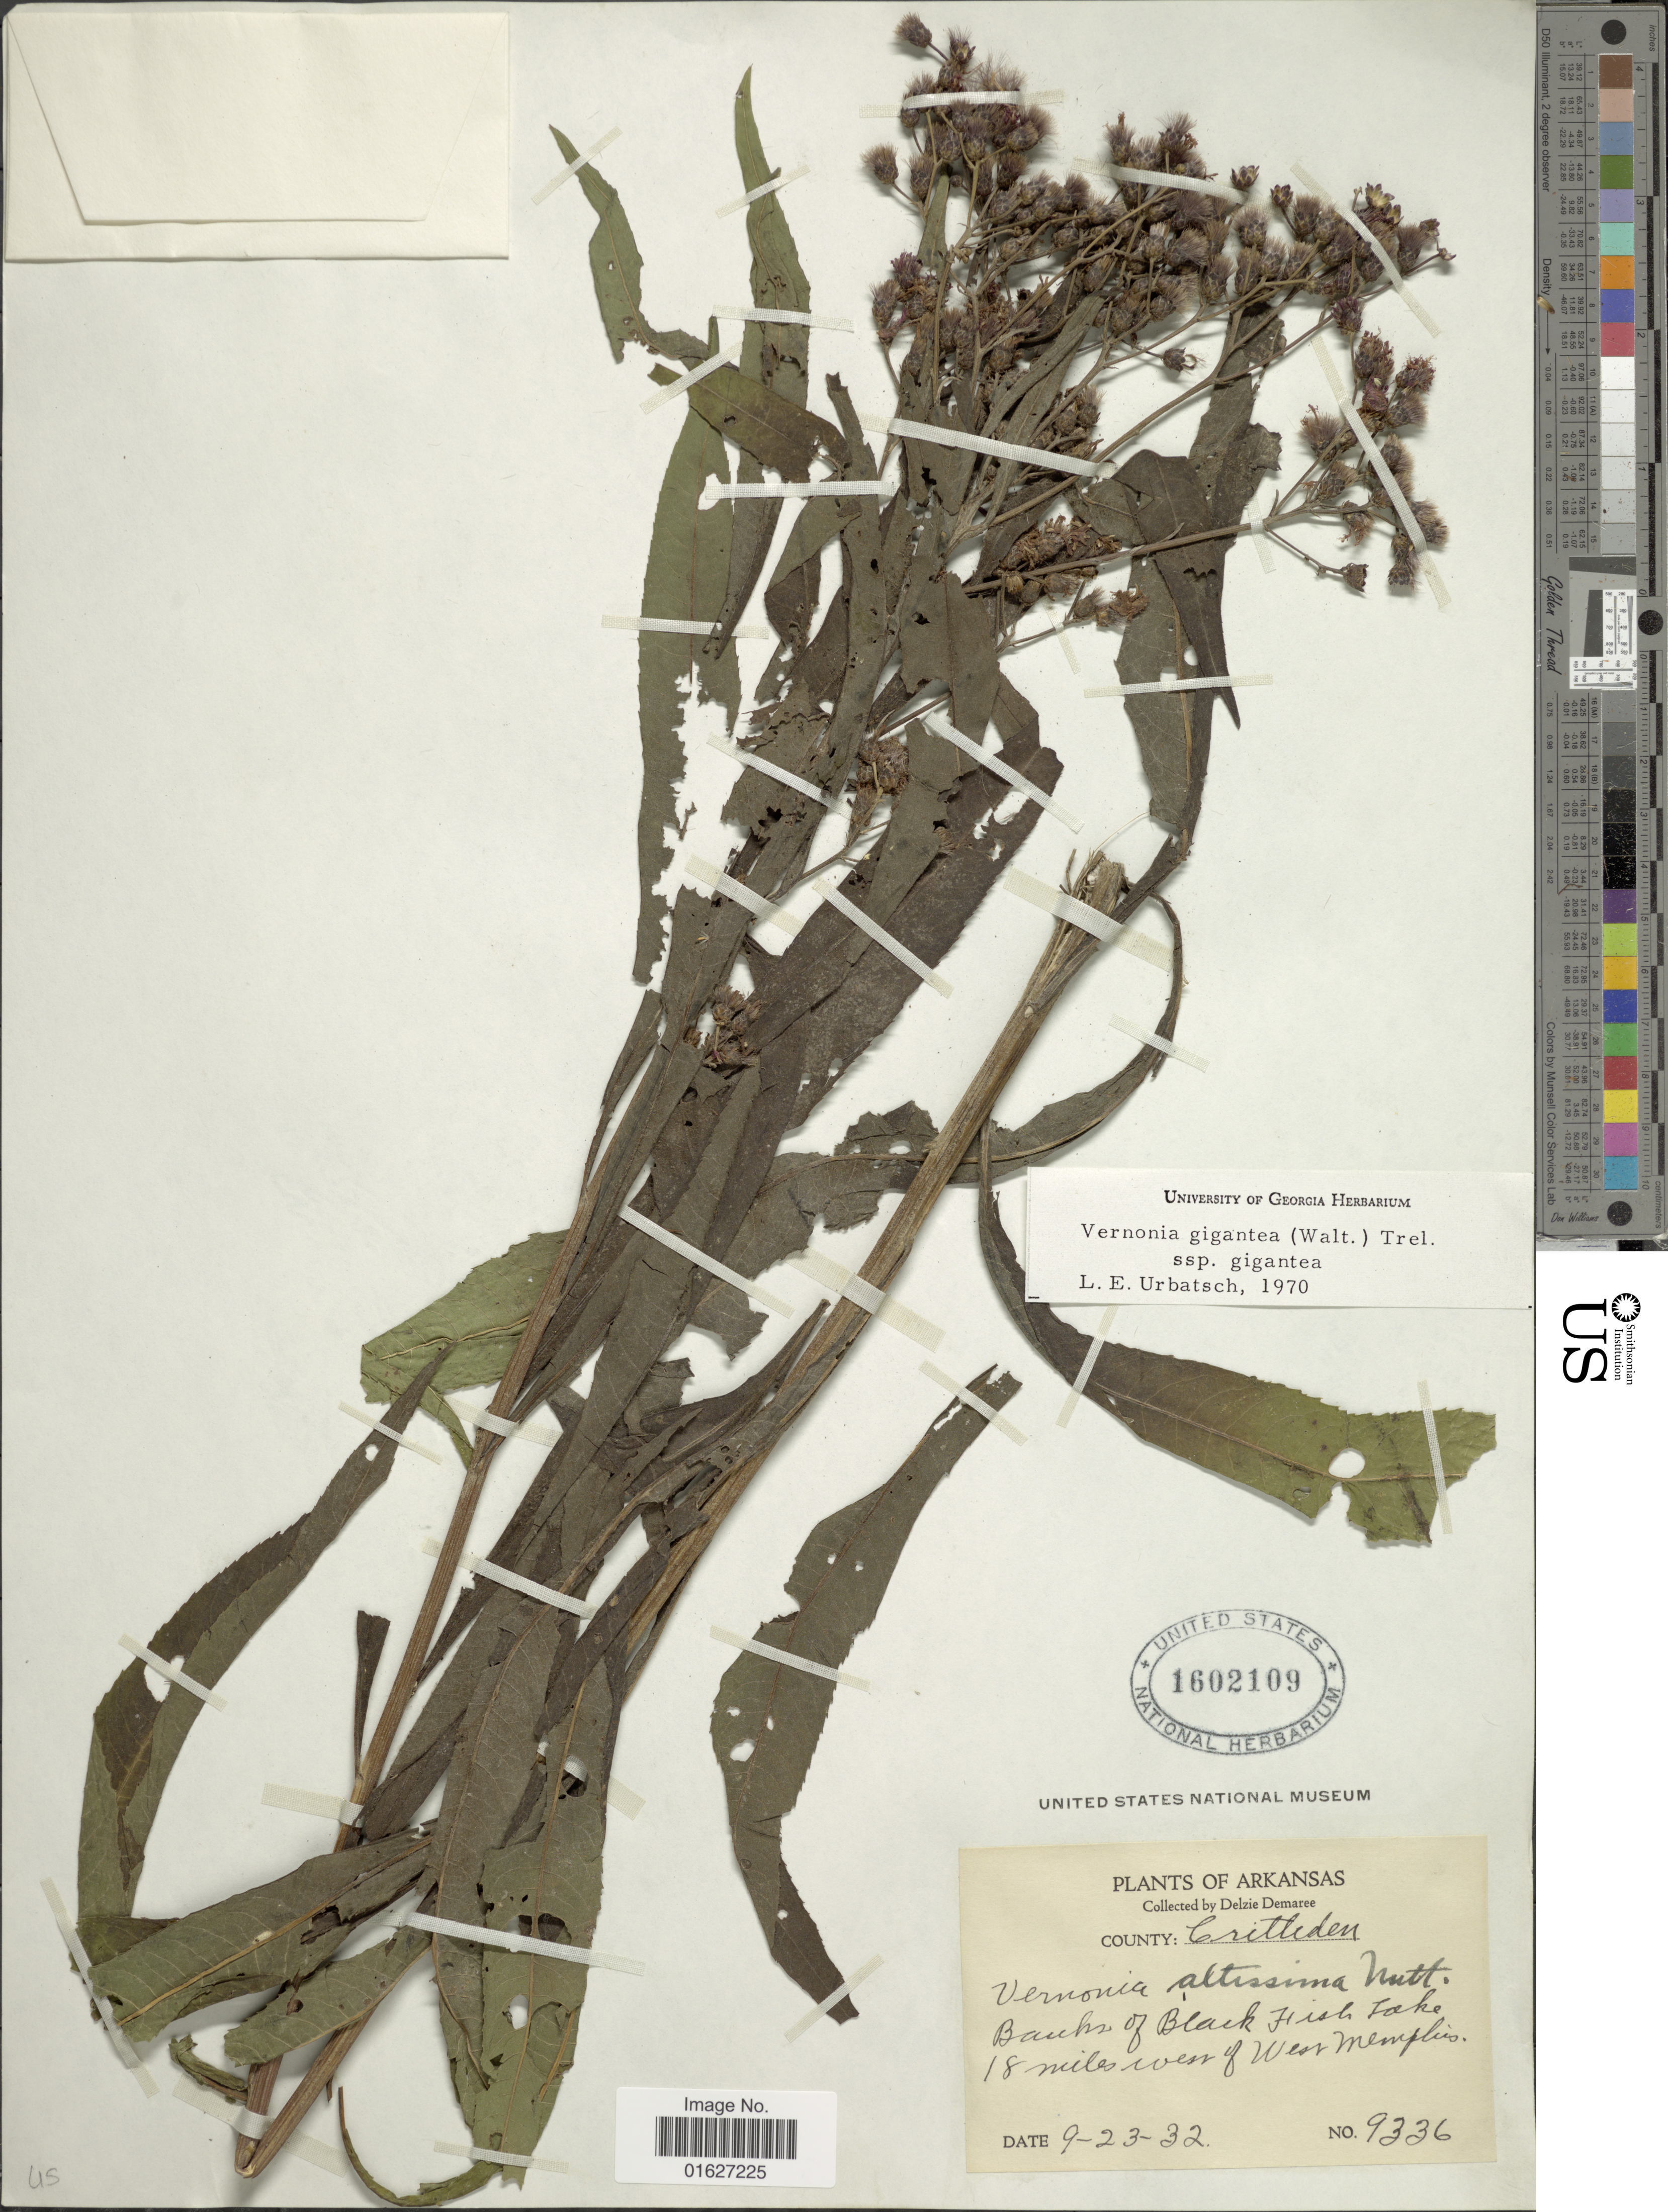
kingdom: Plantae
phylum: Tracheophyta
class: Magnoliopsida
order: Asterales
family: Asteraceae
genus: Vernonia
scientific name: Vernonia gigantea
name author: (Walter) Trel.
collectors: D. Demaree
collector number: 9336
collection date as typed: Transcribed d/m/y: 23/9/32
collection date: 1932-09-23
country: United States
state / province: Arkansas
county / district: Crittenden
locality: County: Critteden. Banks of Blackfish Lake. 18 miles west of West Memphis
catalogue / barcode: US 1602109